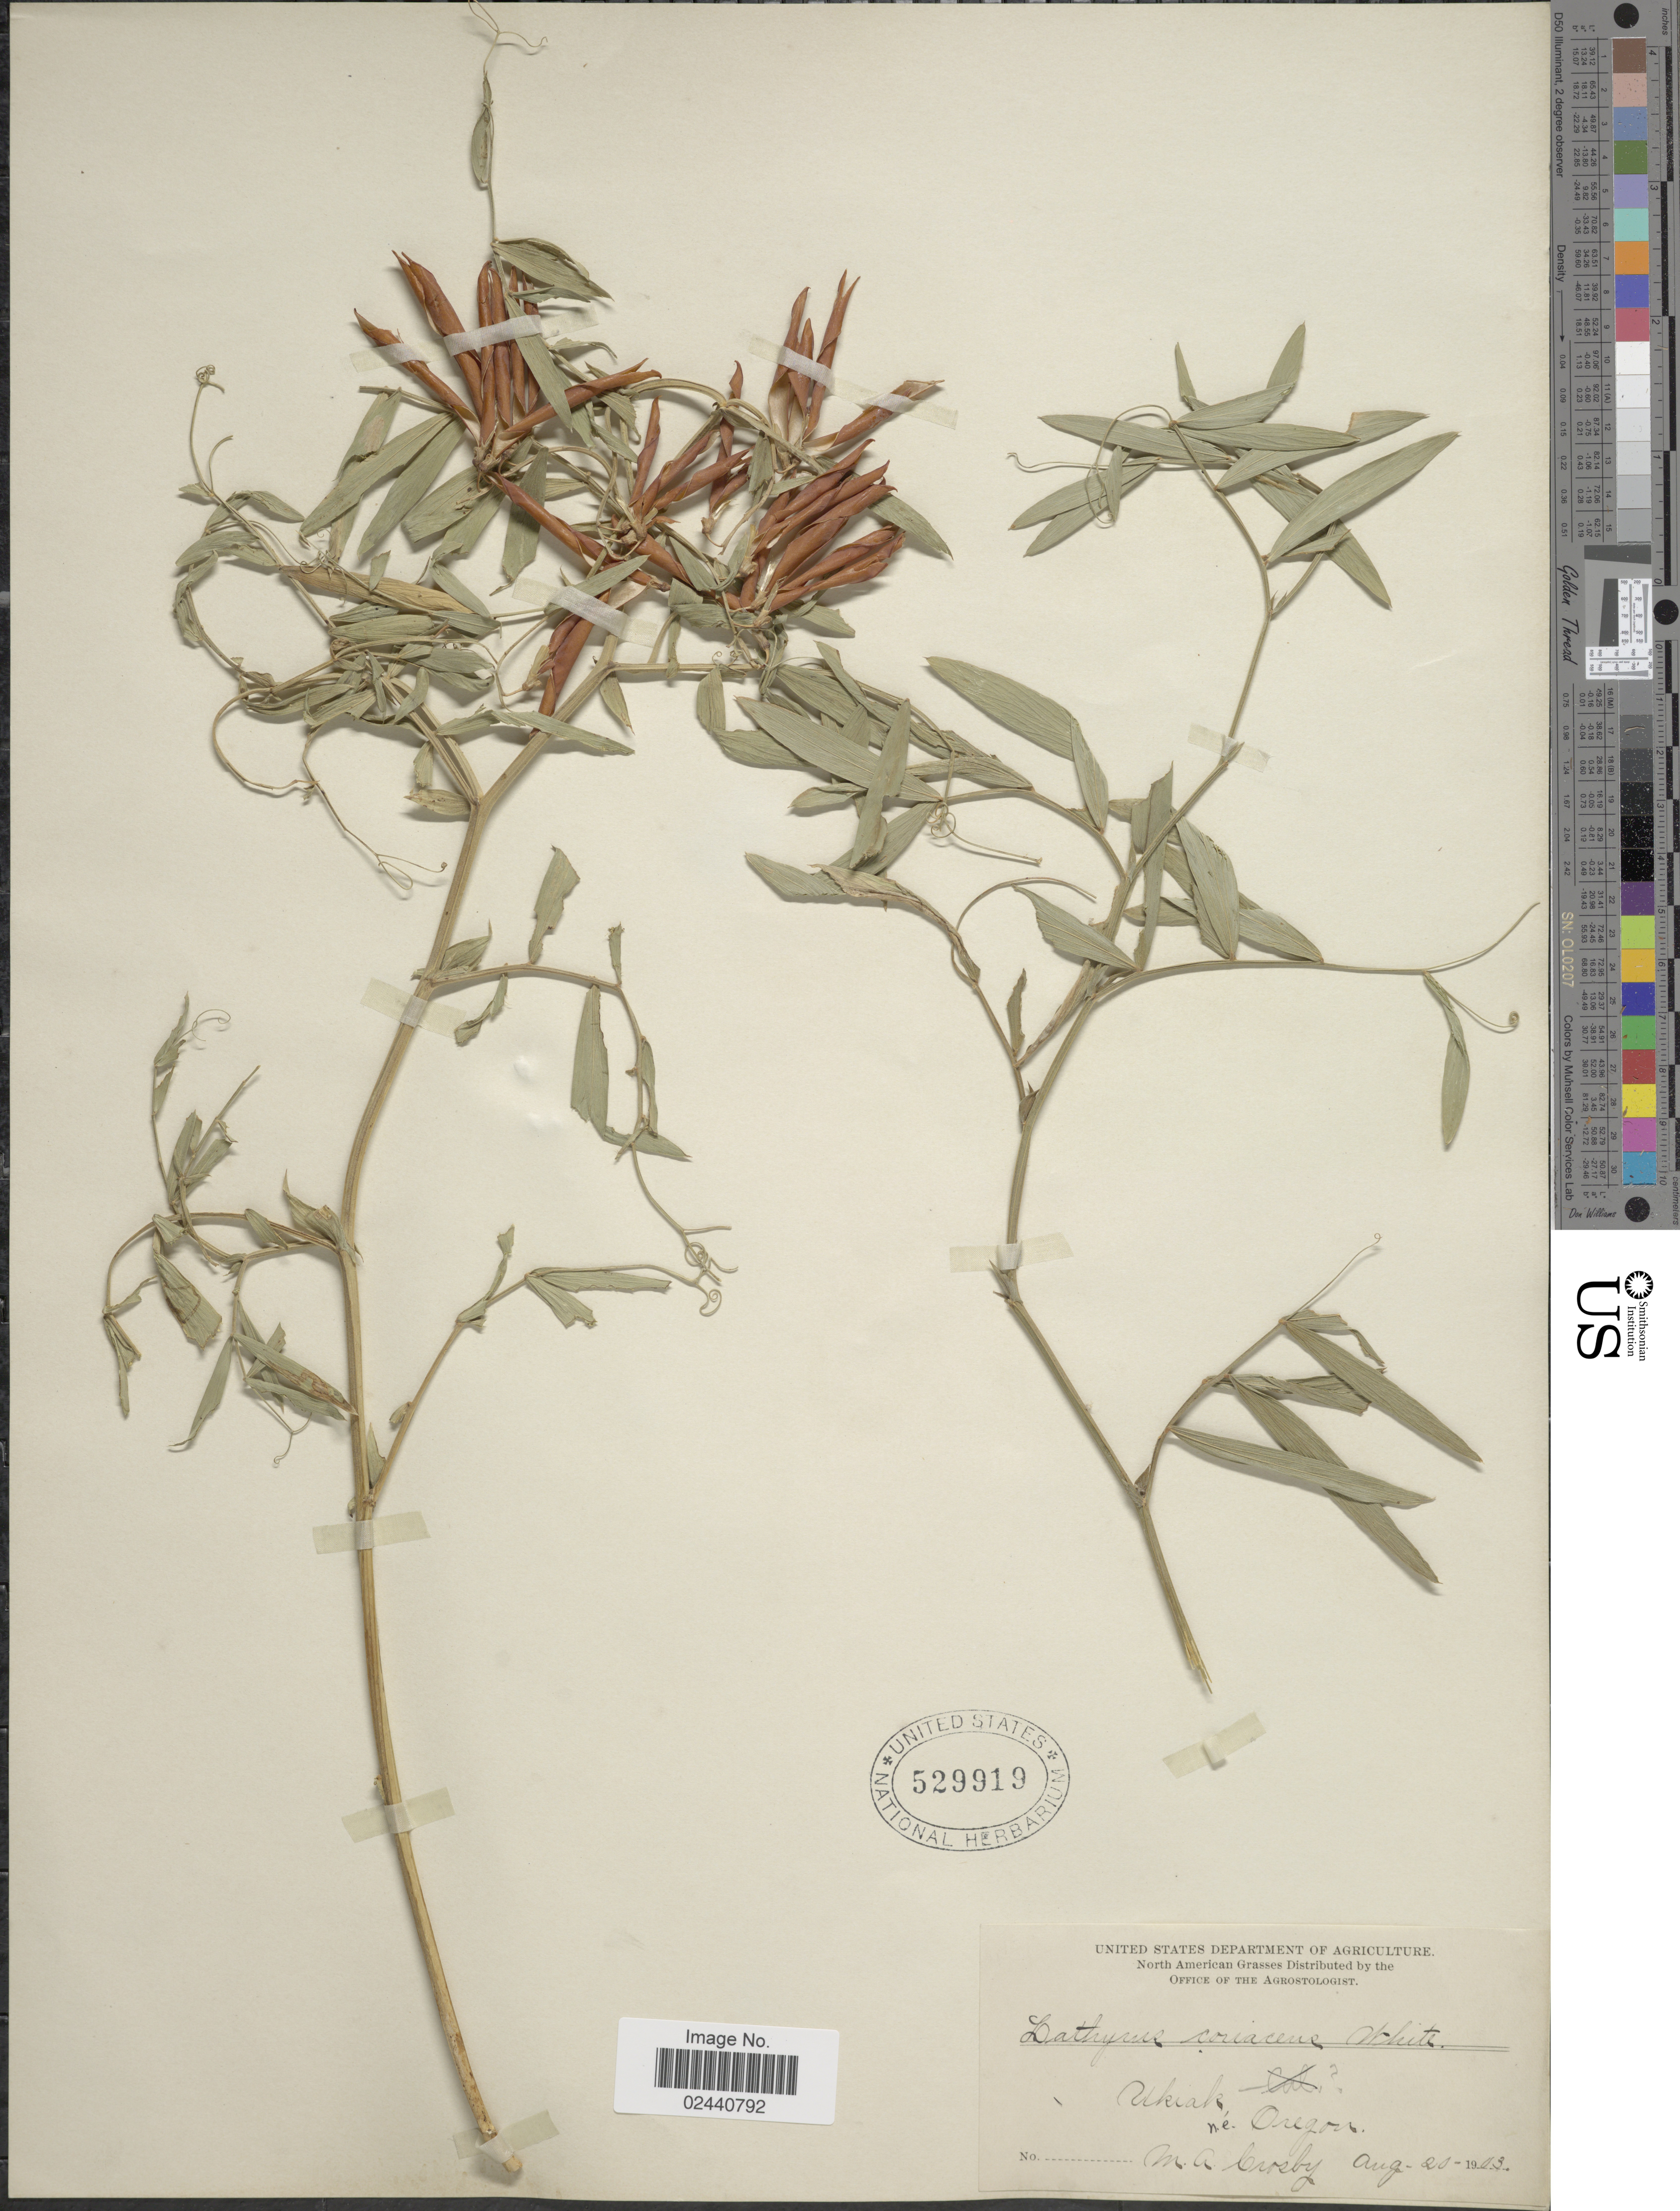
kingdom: Plantae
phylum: Tracheophyta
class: Magnoliopsida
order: Fabales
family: Fabaceae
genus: Lathyrus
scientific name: Lathyrus lanszwertii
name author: Kellogg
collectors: M. Crosby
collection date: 1903-08-20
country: United States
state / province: Oregon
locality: Ukiak, n.e. Oregon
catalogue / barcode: US 529919